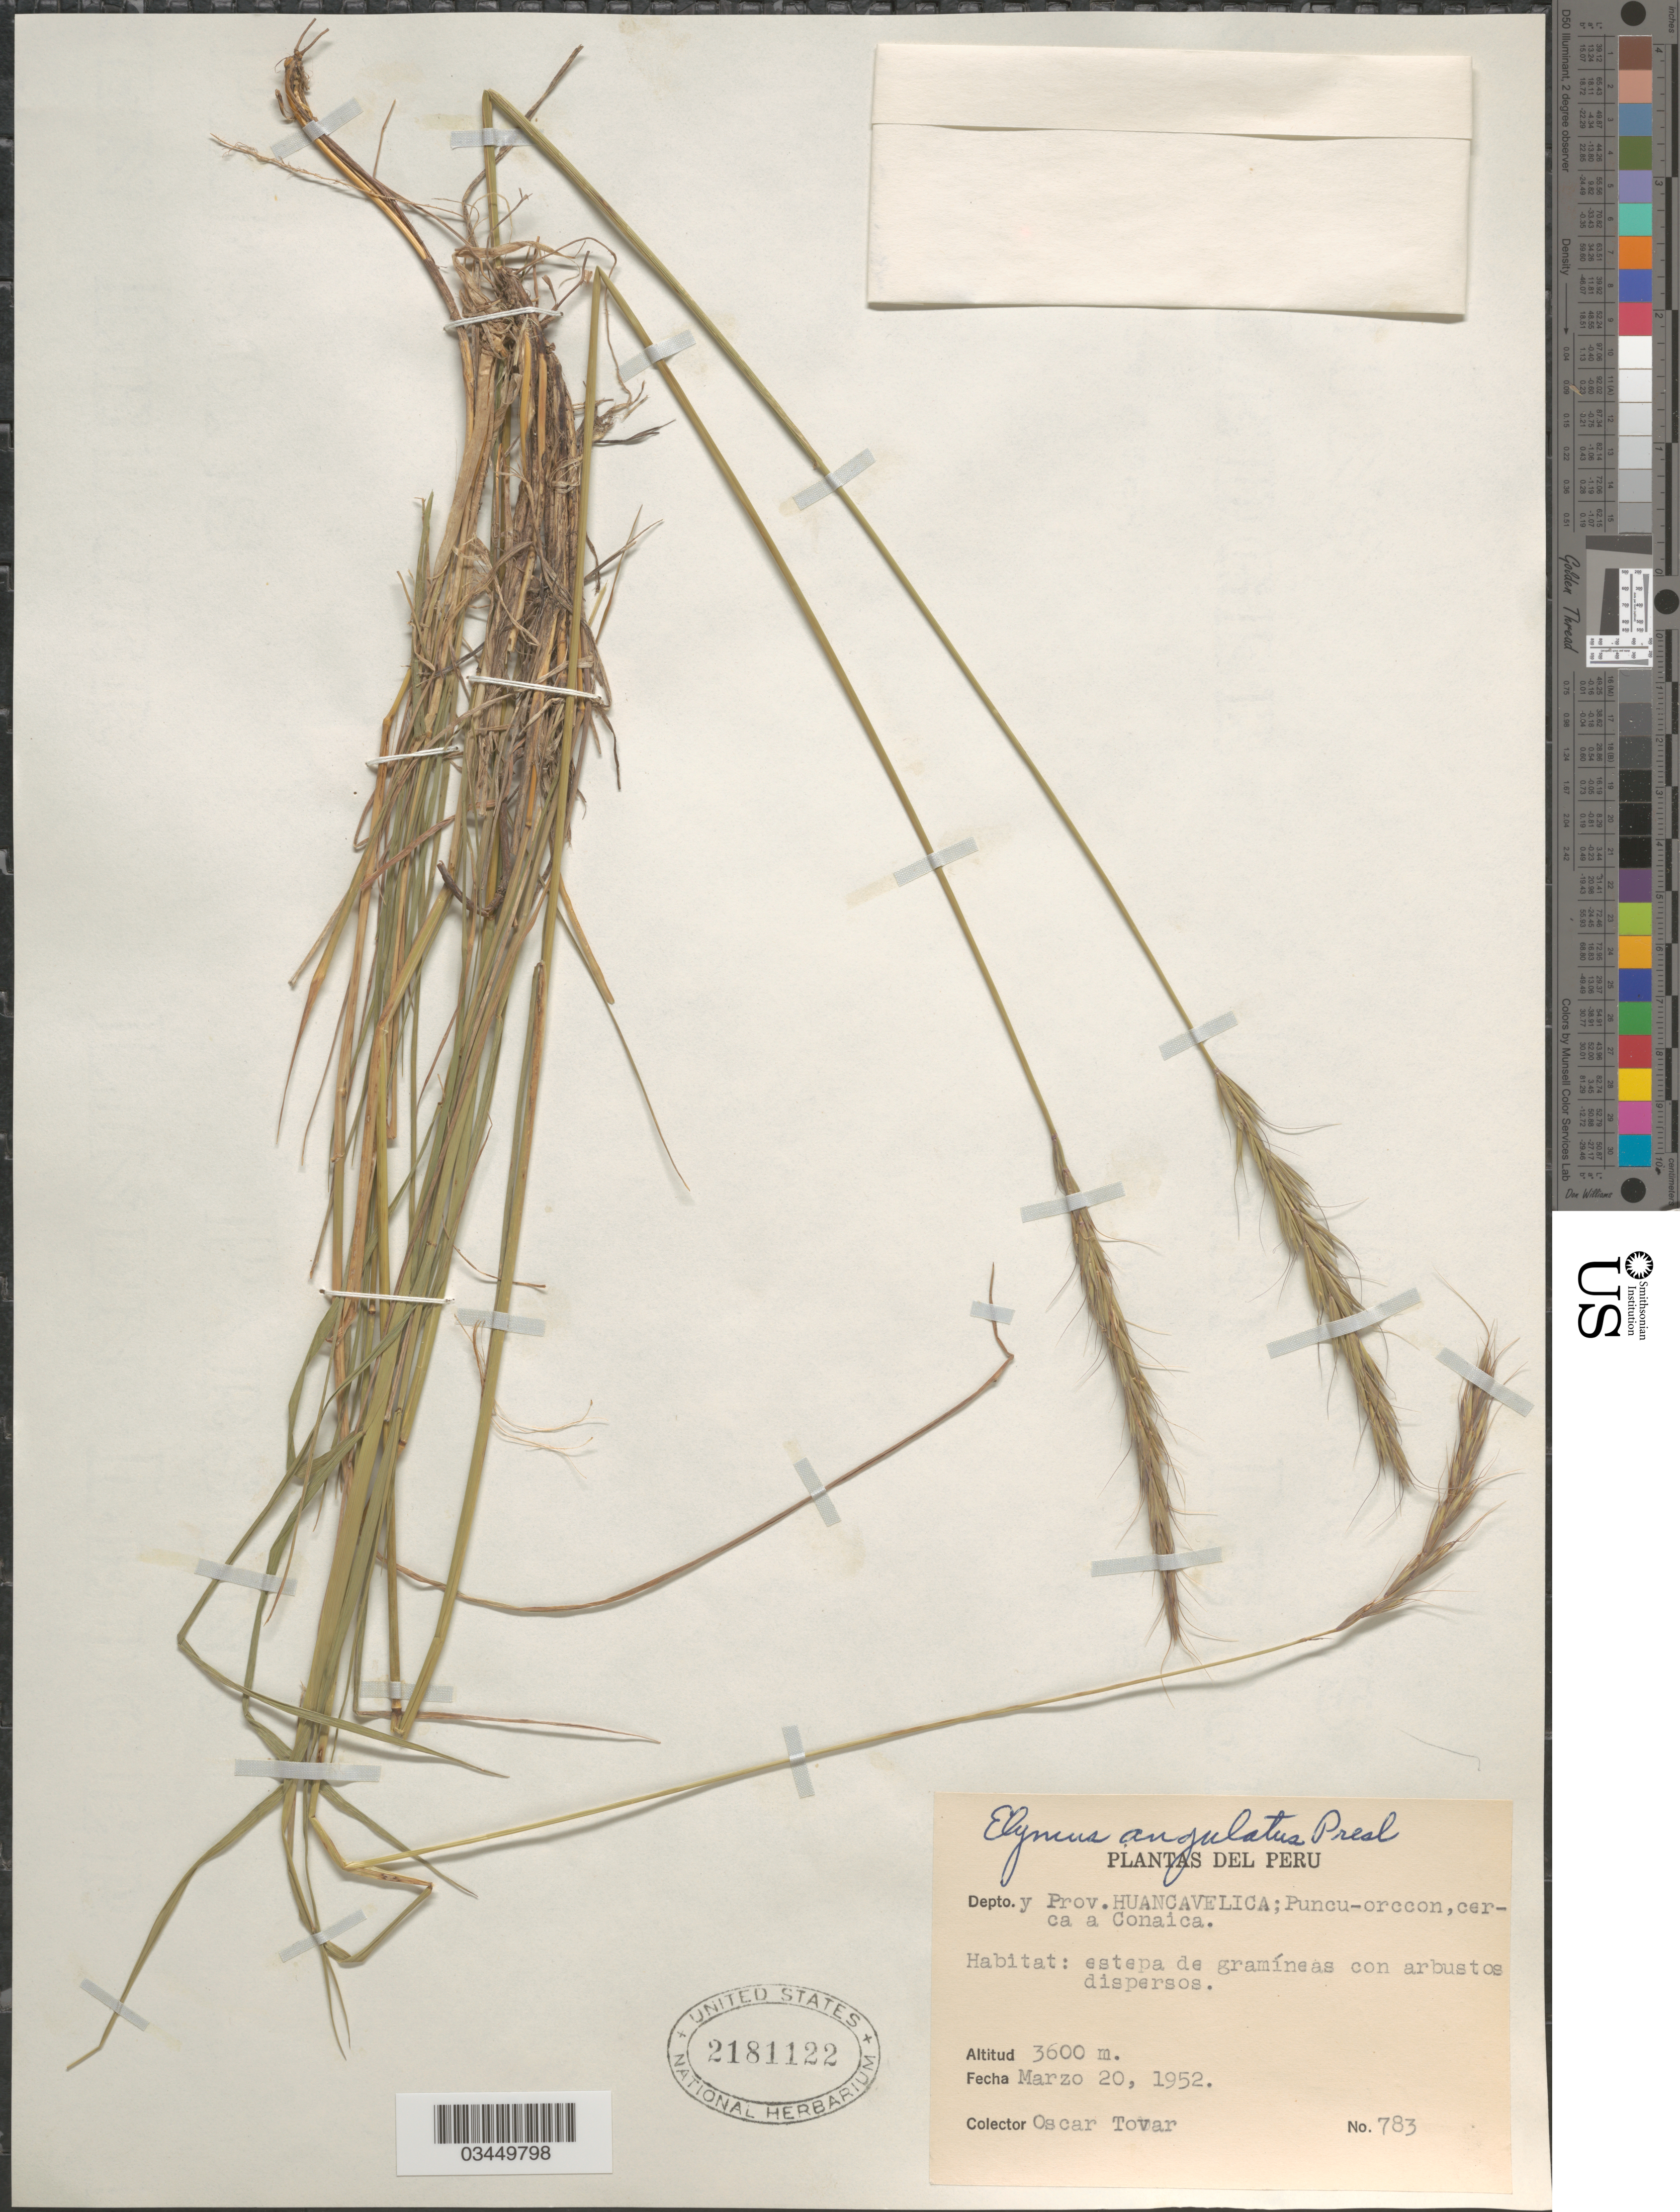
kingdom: Plantae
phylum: Tracheophyta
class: Liliopsida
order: Poales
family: Poaceae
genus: Elymus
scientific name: Elymus angulatus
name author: J. Presl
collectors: Ó. Tovar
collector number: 783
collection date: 1952-03-20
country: Peru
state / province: Huancavelica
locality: Depto.y Prov. Huancavelica; Puncu-orccon, cerca a Conaica.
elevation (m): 3600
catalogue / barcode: US 2181122